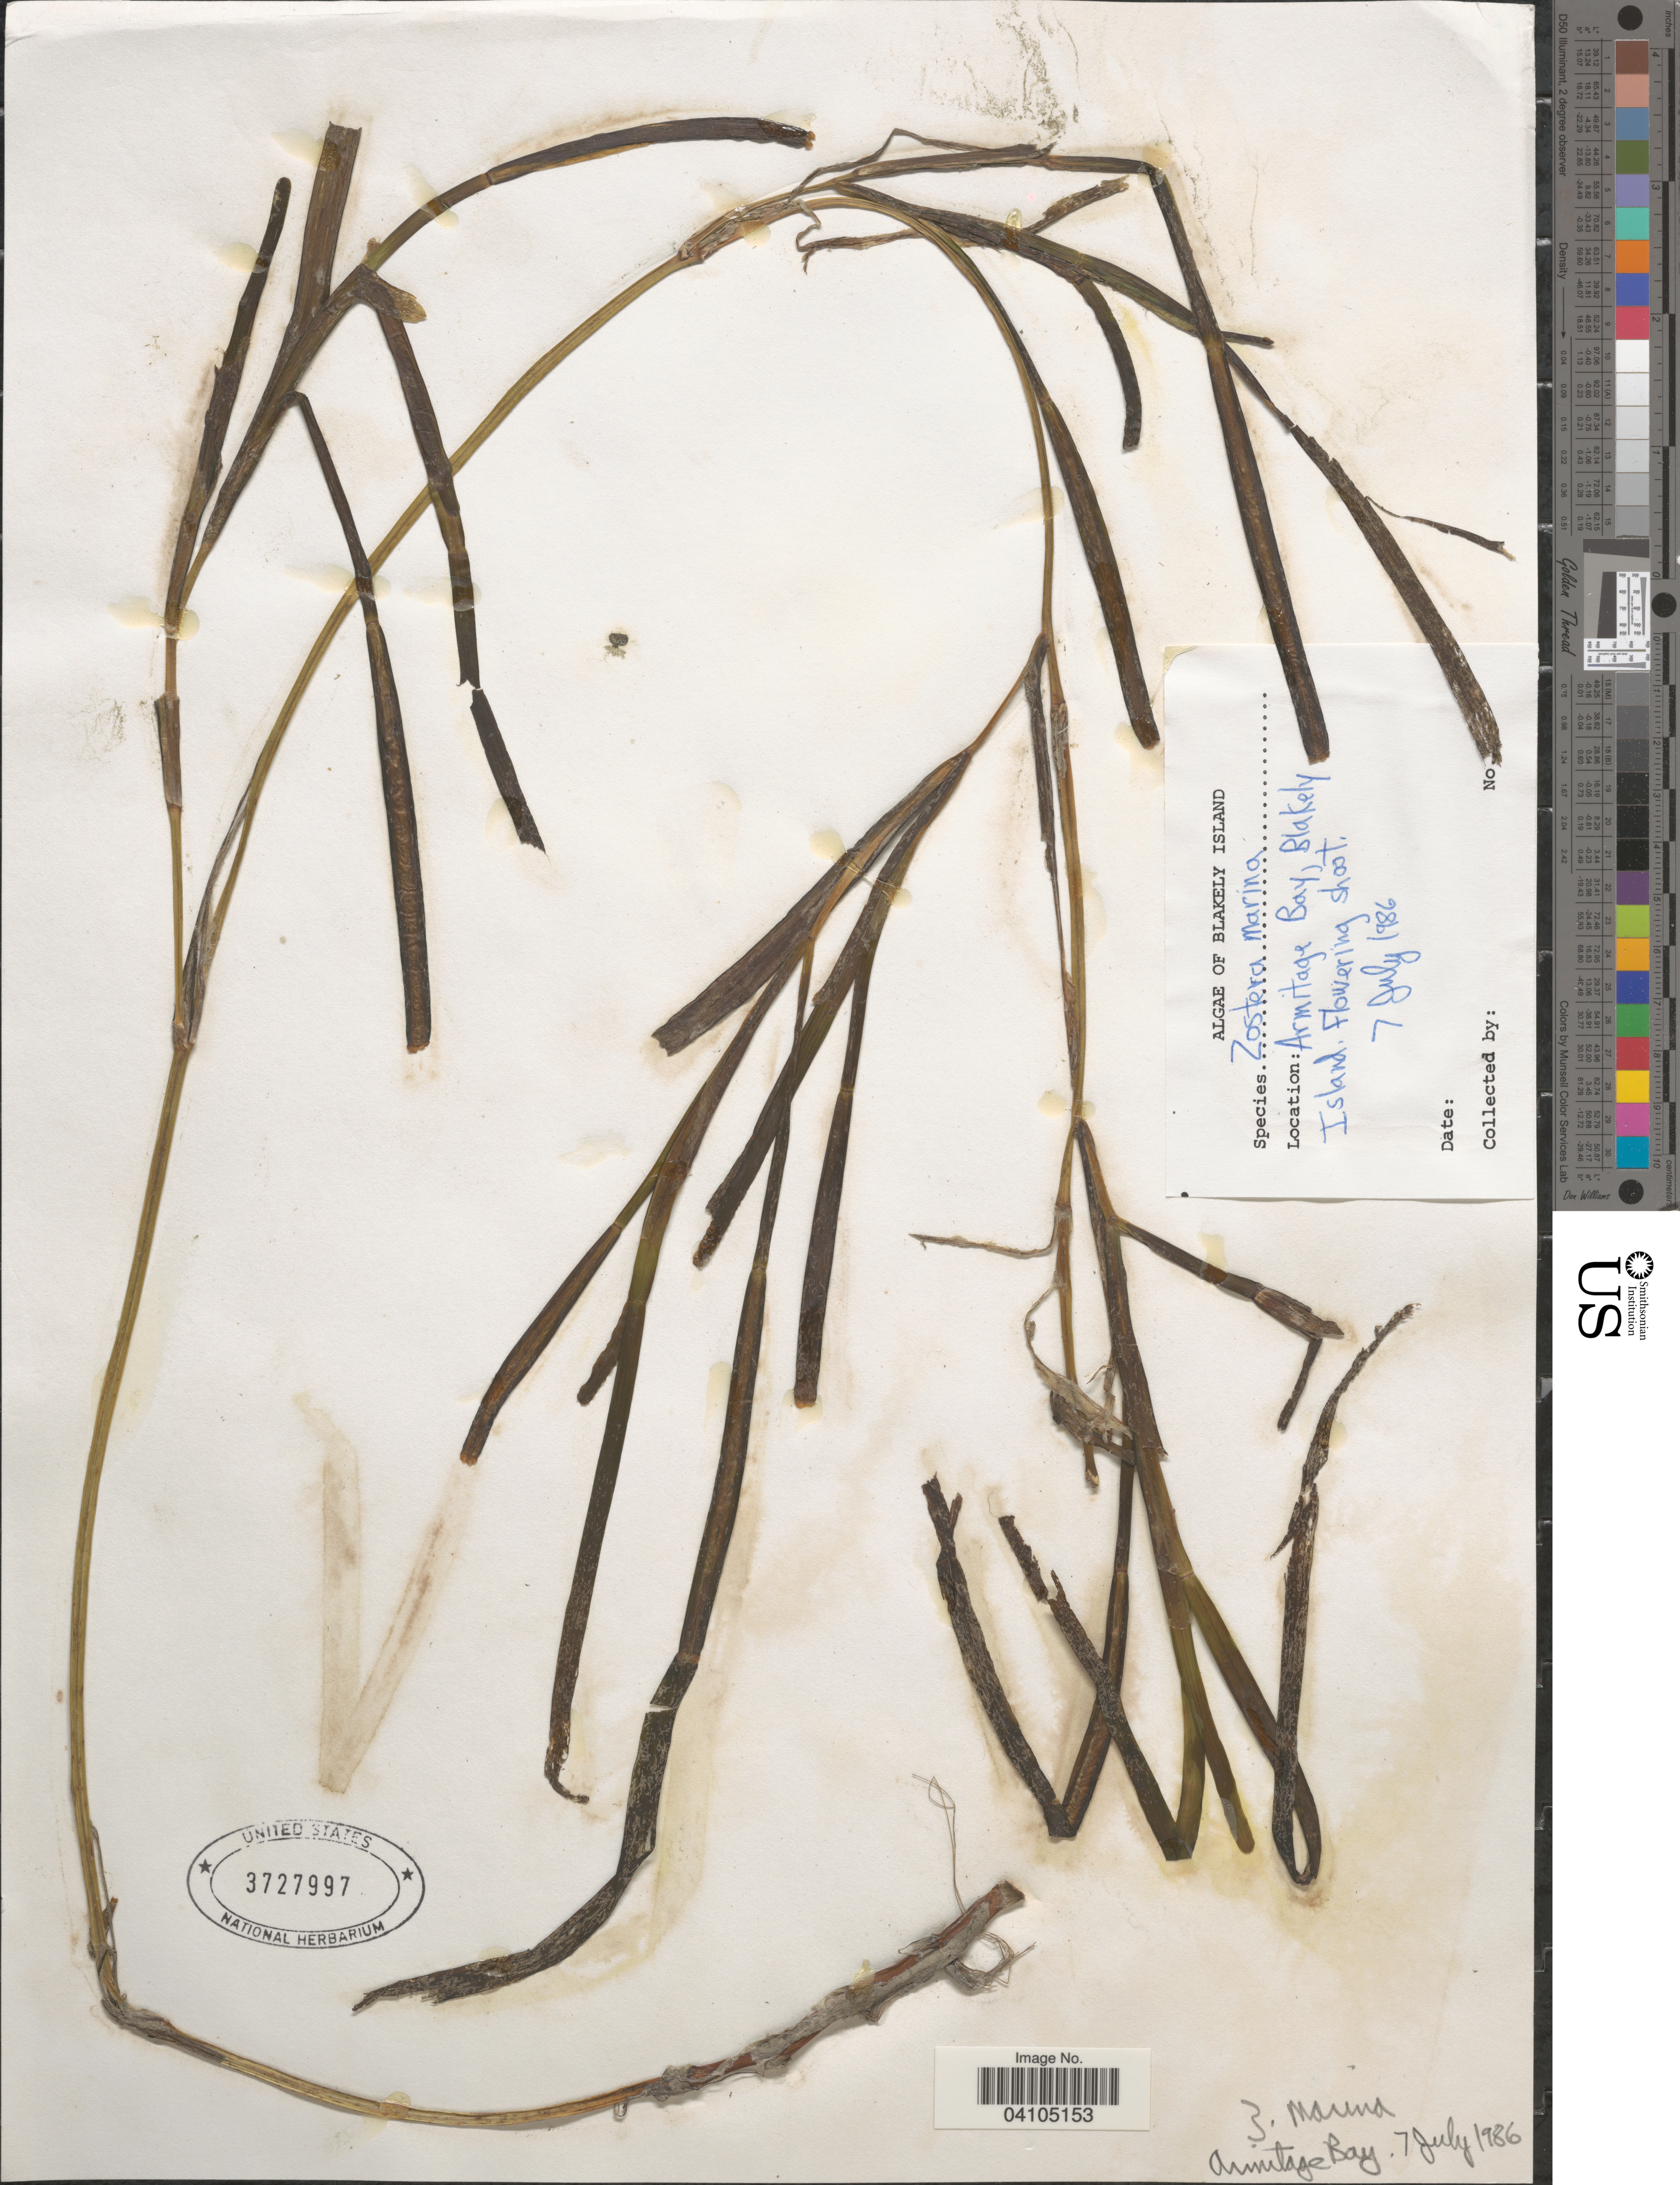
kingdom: Plantae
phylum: Tracheophyta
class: Liliopsida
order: Alismatales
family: Zosteraceae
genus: Zostera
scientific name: Zostera marina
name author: L.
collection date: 1986-07-07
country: United States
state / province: Washington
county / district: San Juan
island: Blakely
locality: Blakely Island. Armitage Bay, Blakely Island.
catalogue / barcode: US 3727997